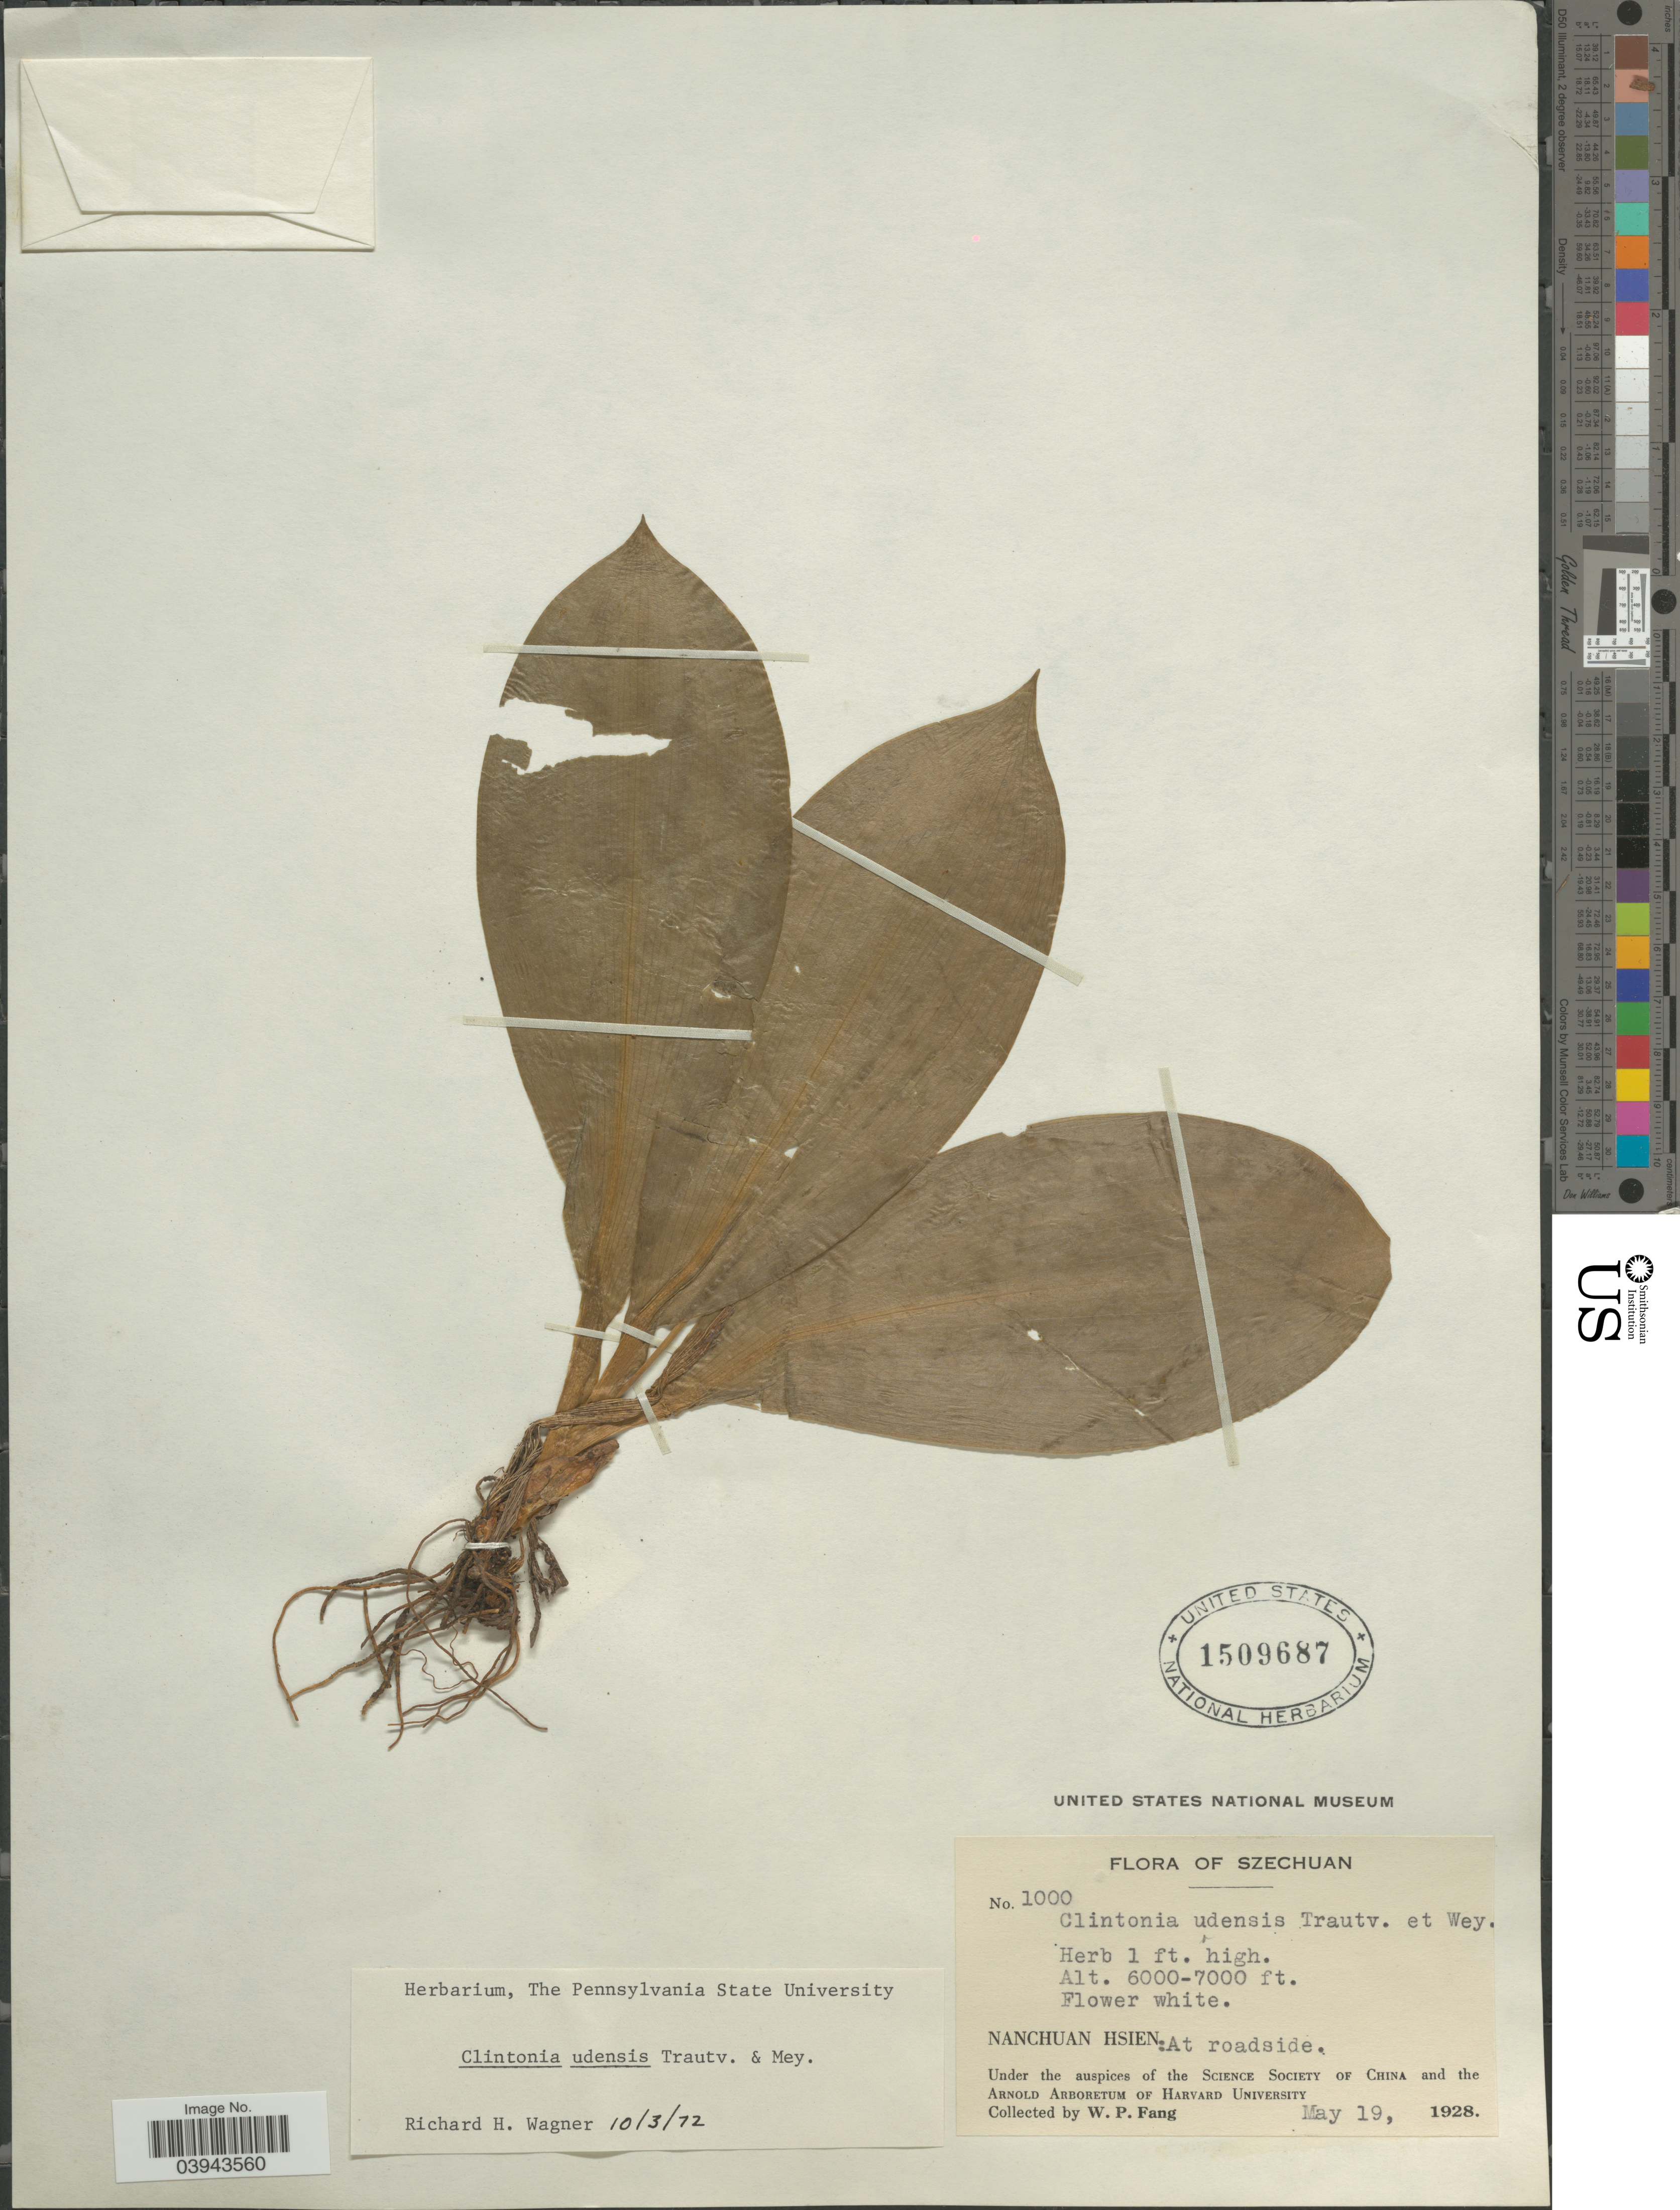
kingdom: Plantae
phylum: Tracheophyta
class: Liliopsida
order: Liliales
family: Liliaceae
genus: Clintonia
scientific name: Clintonia udensis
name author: Trautv. & C.A. Mey.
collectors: W. P. Fang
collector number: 1000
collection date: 1928-05-19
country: China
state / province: Sichuan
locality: Szechuan. Nanchuan Hsien: At roadside.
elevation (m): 1829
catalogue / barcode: US 1509687